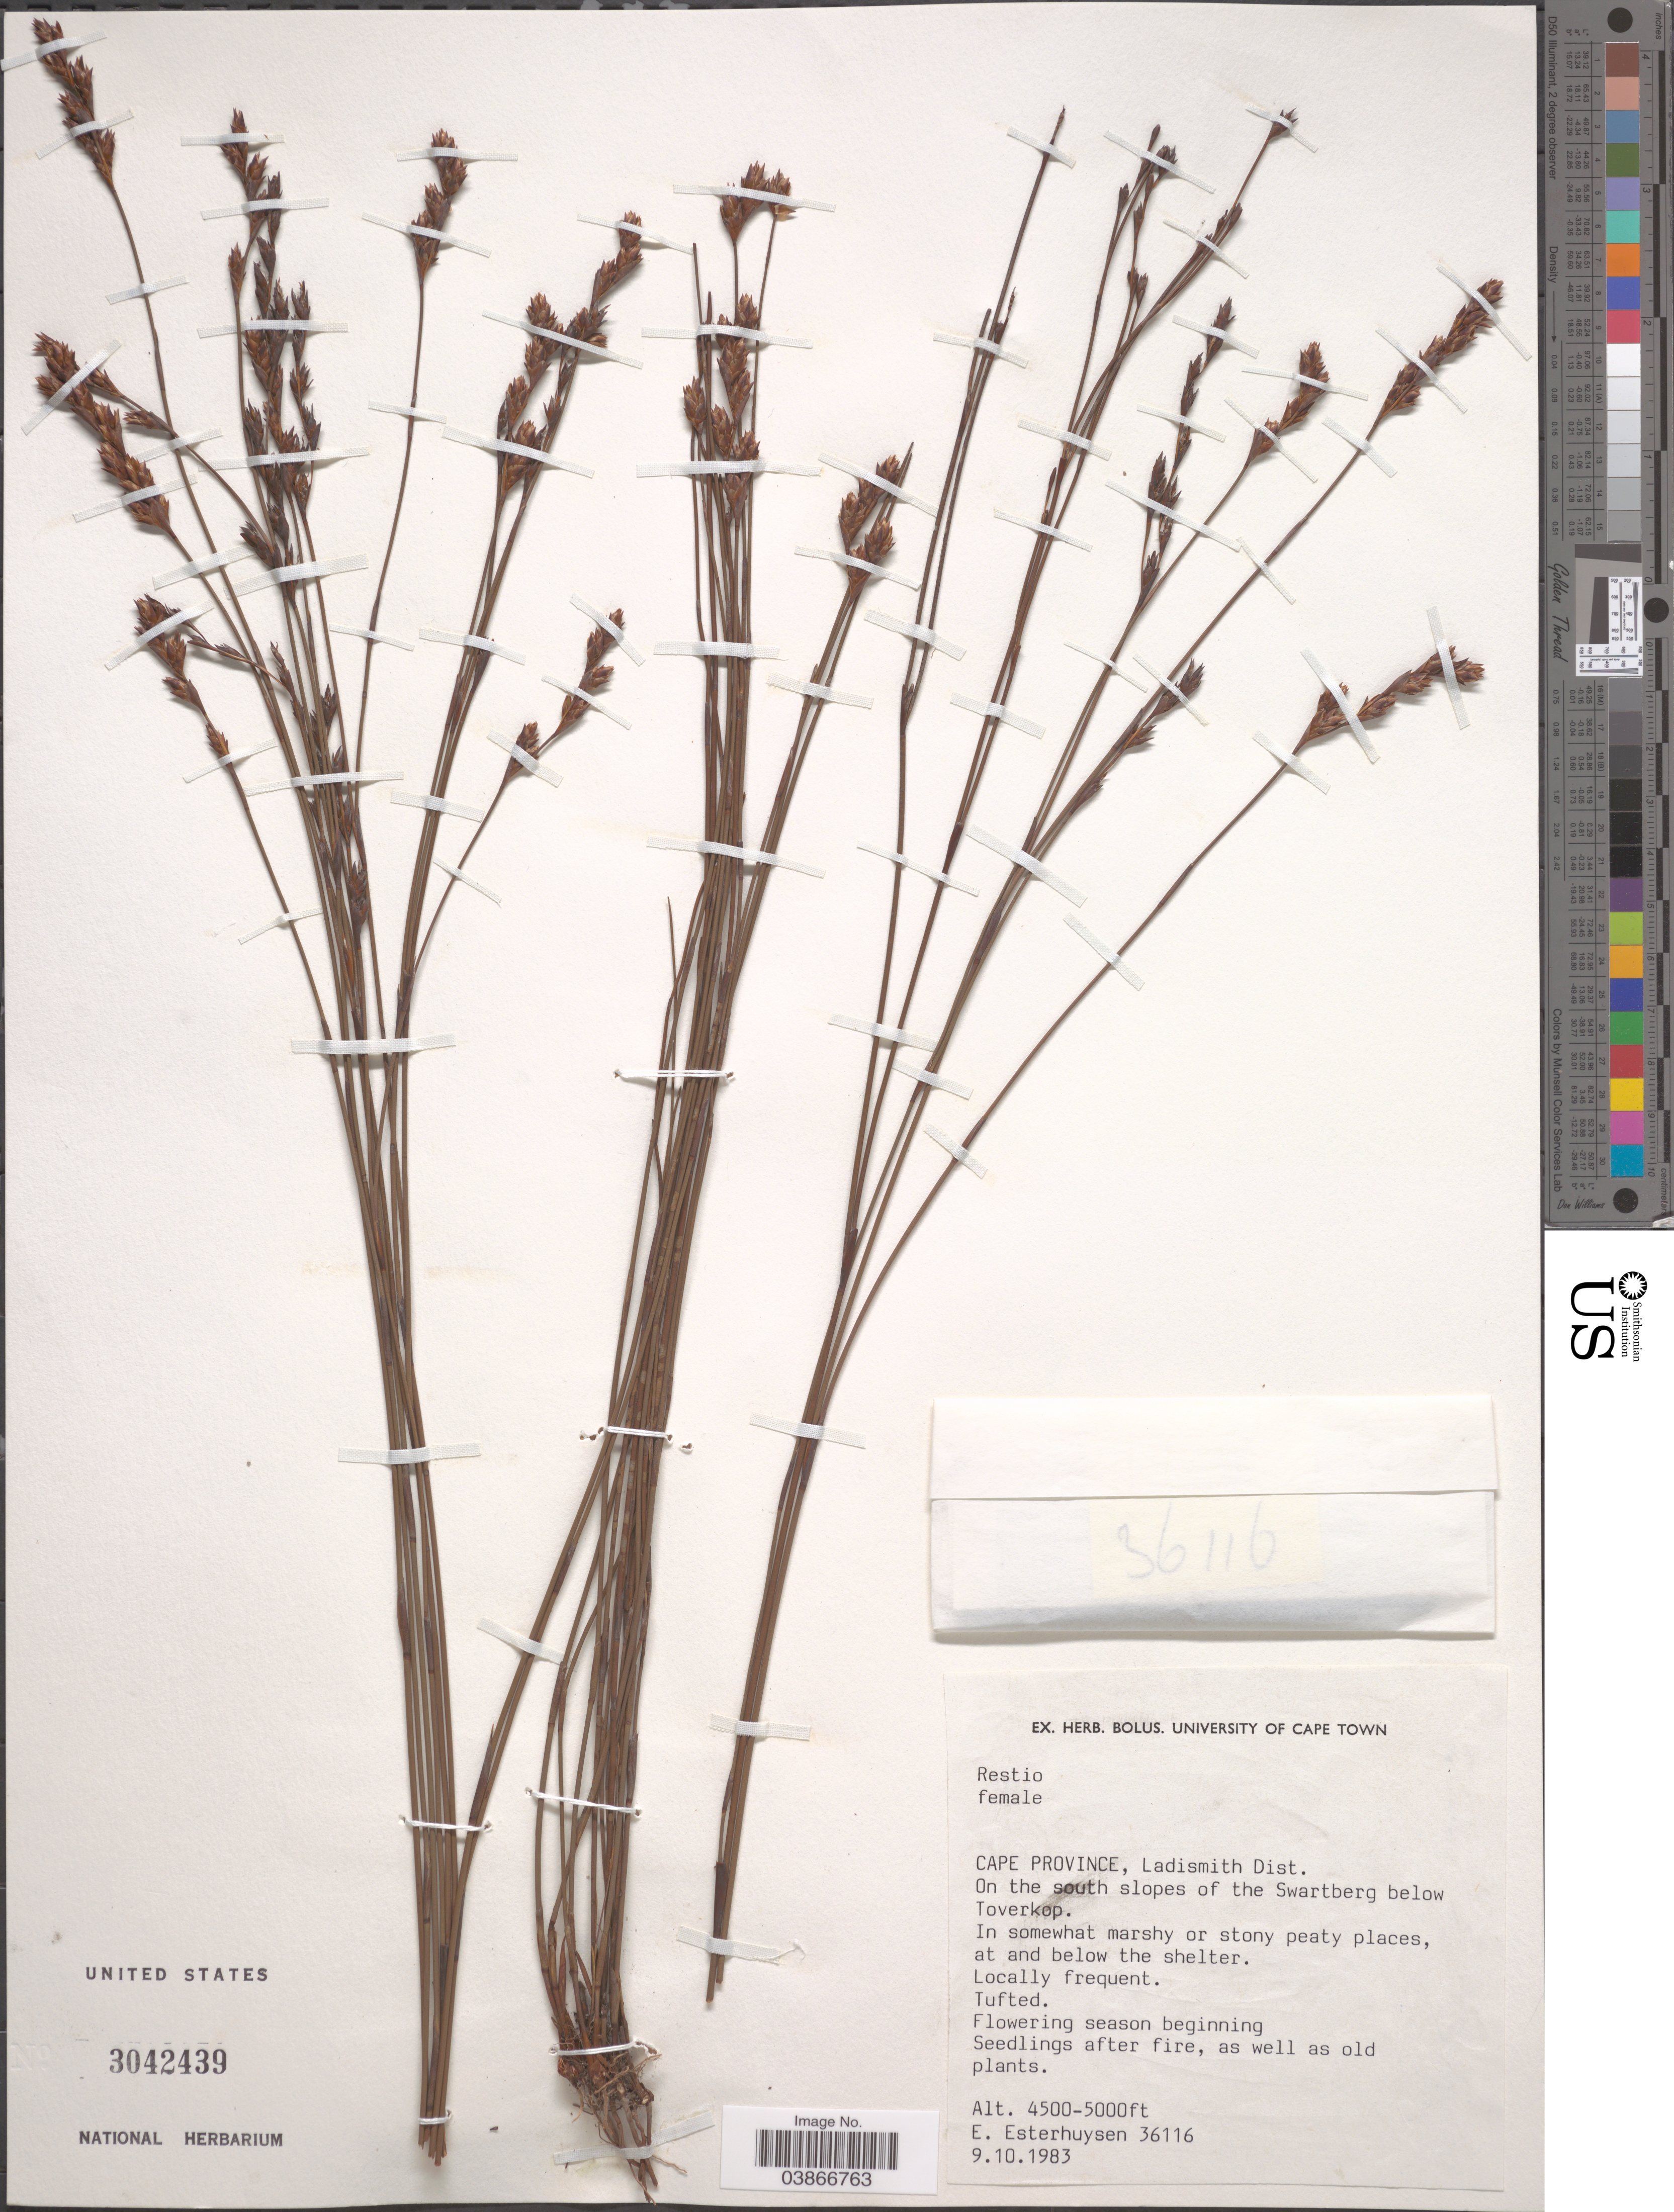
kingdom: Plantae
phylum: Tracheophyta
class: Liliopsida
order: Poales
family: Restionaceae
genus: Restio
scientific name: Restio sp.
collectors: E. E. Esterhuysen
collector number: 36116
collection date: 1983-10-09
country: South Africa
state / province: Western Cape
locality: Ladismith Dist. On the south slopes of the Swartberg below Toverkop.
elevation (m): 1372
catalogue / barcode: US 3042439